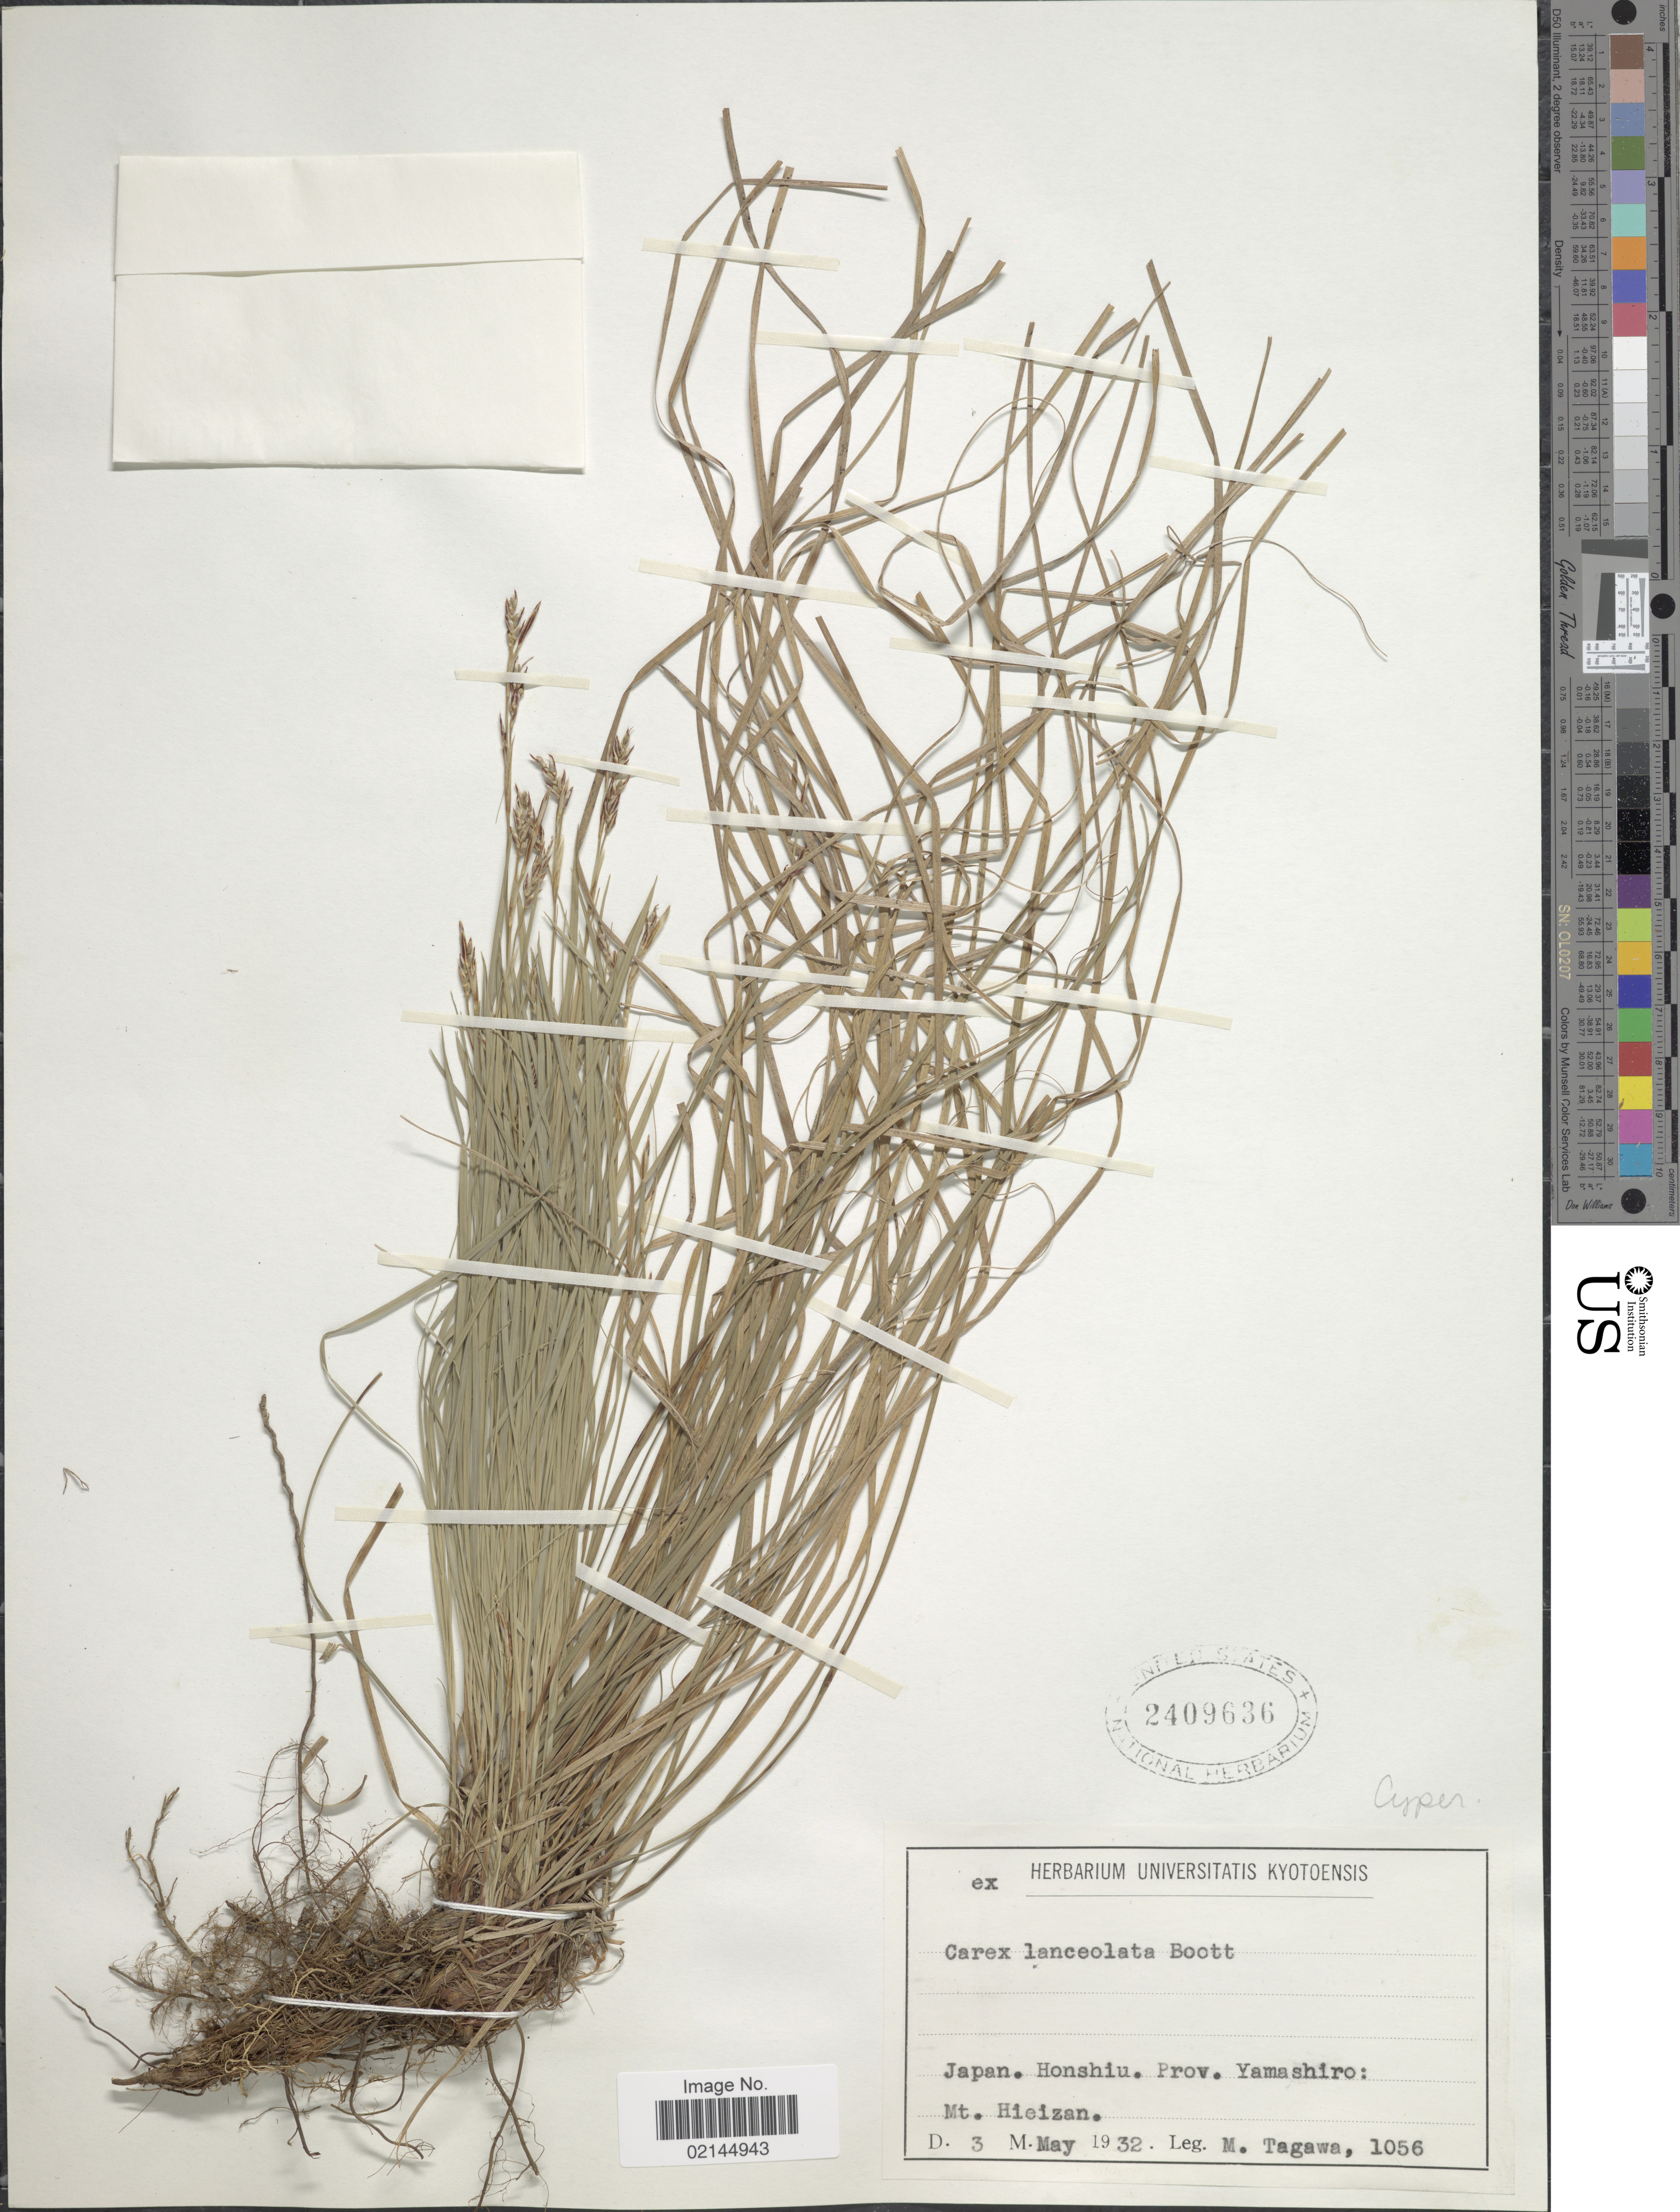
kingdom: Plantae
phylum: Tracheophyta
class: Liliopsida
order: Poales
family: Cyperaceae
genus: Carex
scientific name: Carex lanceolata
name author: Boott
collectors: M. Tagawa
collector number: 1056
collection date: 1932-05-03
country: Japan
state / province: Kyoto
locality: Japan. Honshiu. Prov. Yamashiro: Mt. Hieizan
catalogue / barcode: US 2409636